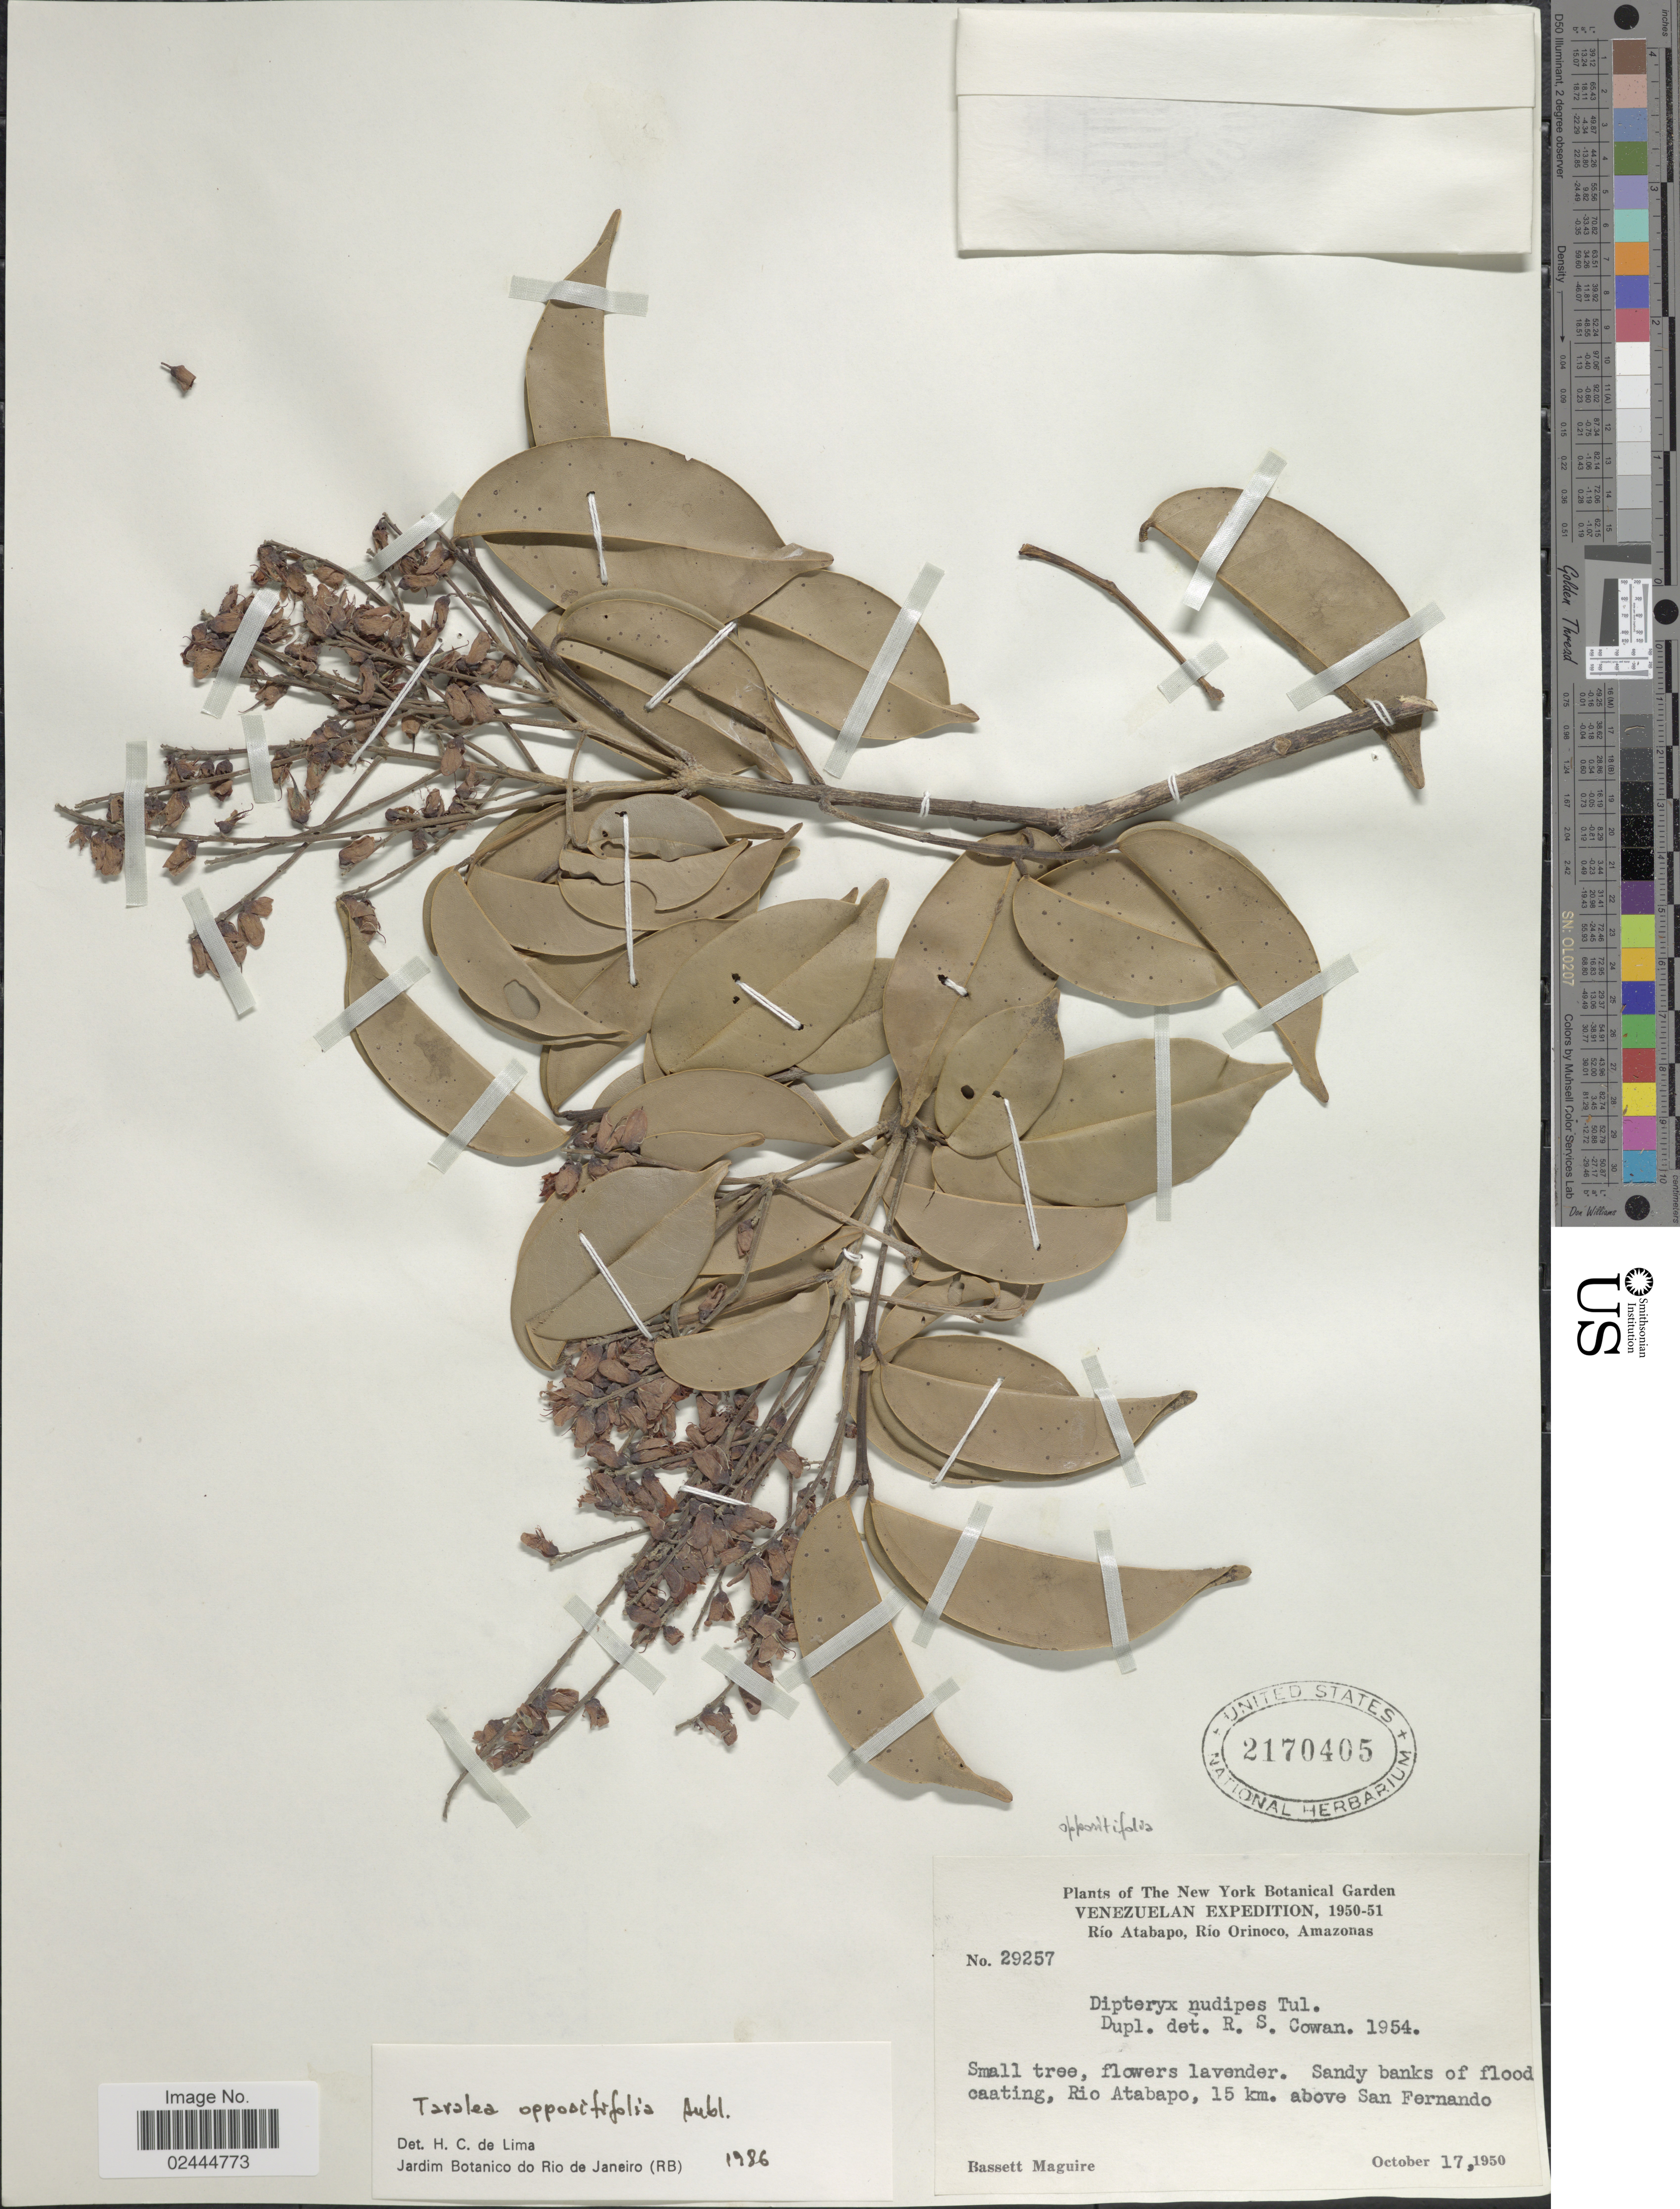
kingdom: Plantae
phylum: Tracheophyta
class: Magnoliopsida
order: Fabales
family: Fabaceae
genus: Taralea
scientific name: Taralea oppositifolia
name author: Aubl.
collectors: B. Maguire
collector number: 29257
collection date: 1950-10-17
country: Venezuela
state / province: Amazonas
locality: Rio Atabapo, Rio Orinoco, Amazonas, Sandy banks of flood caatinga, Rio Atabapo, 15 km. above San Fernando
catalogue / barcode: US 2170405